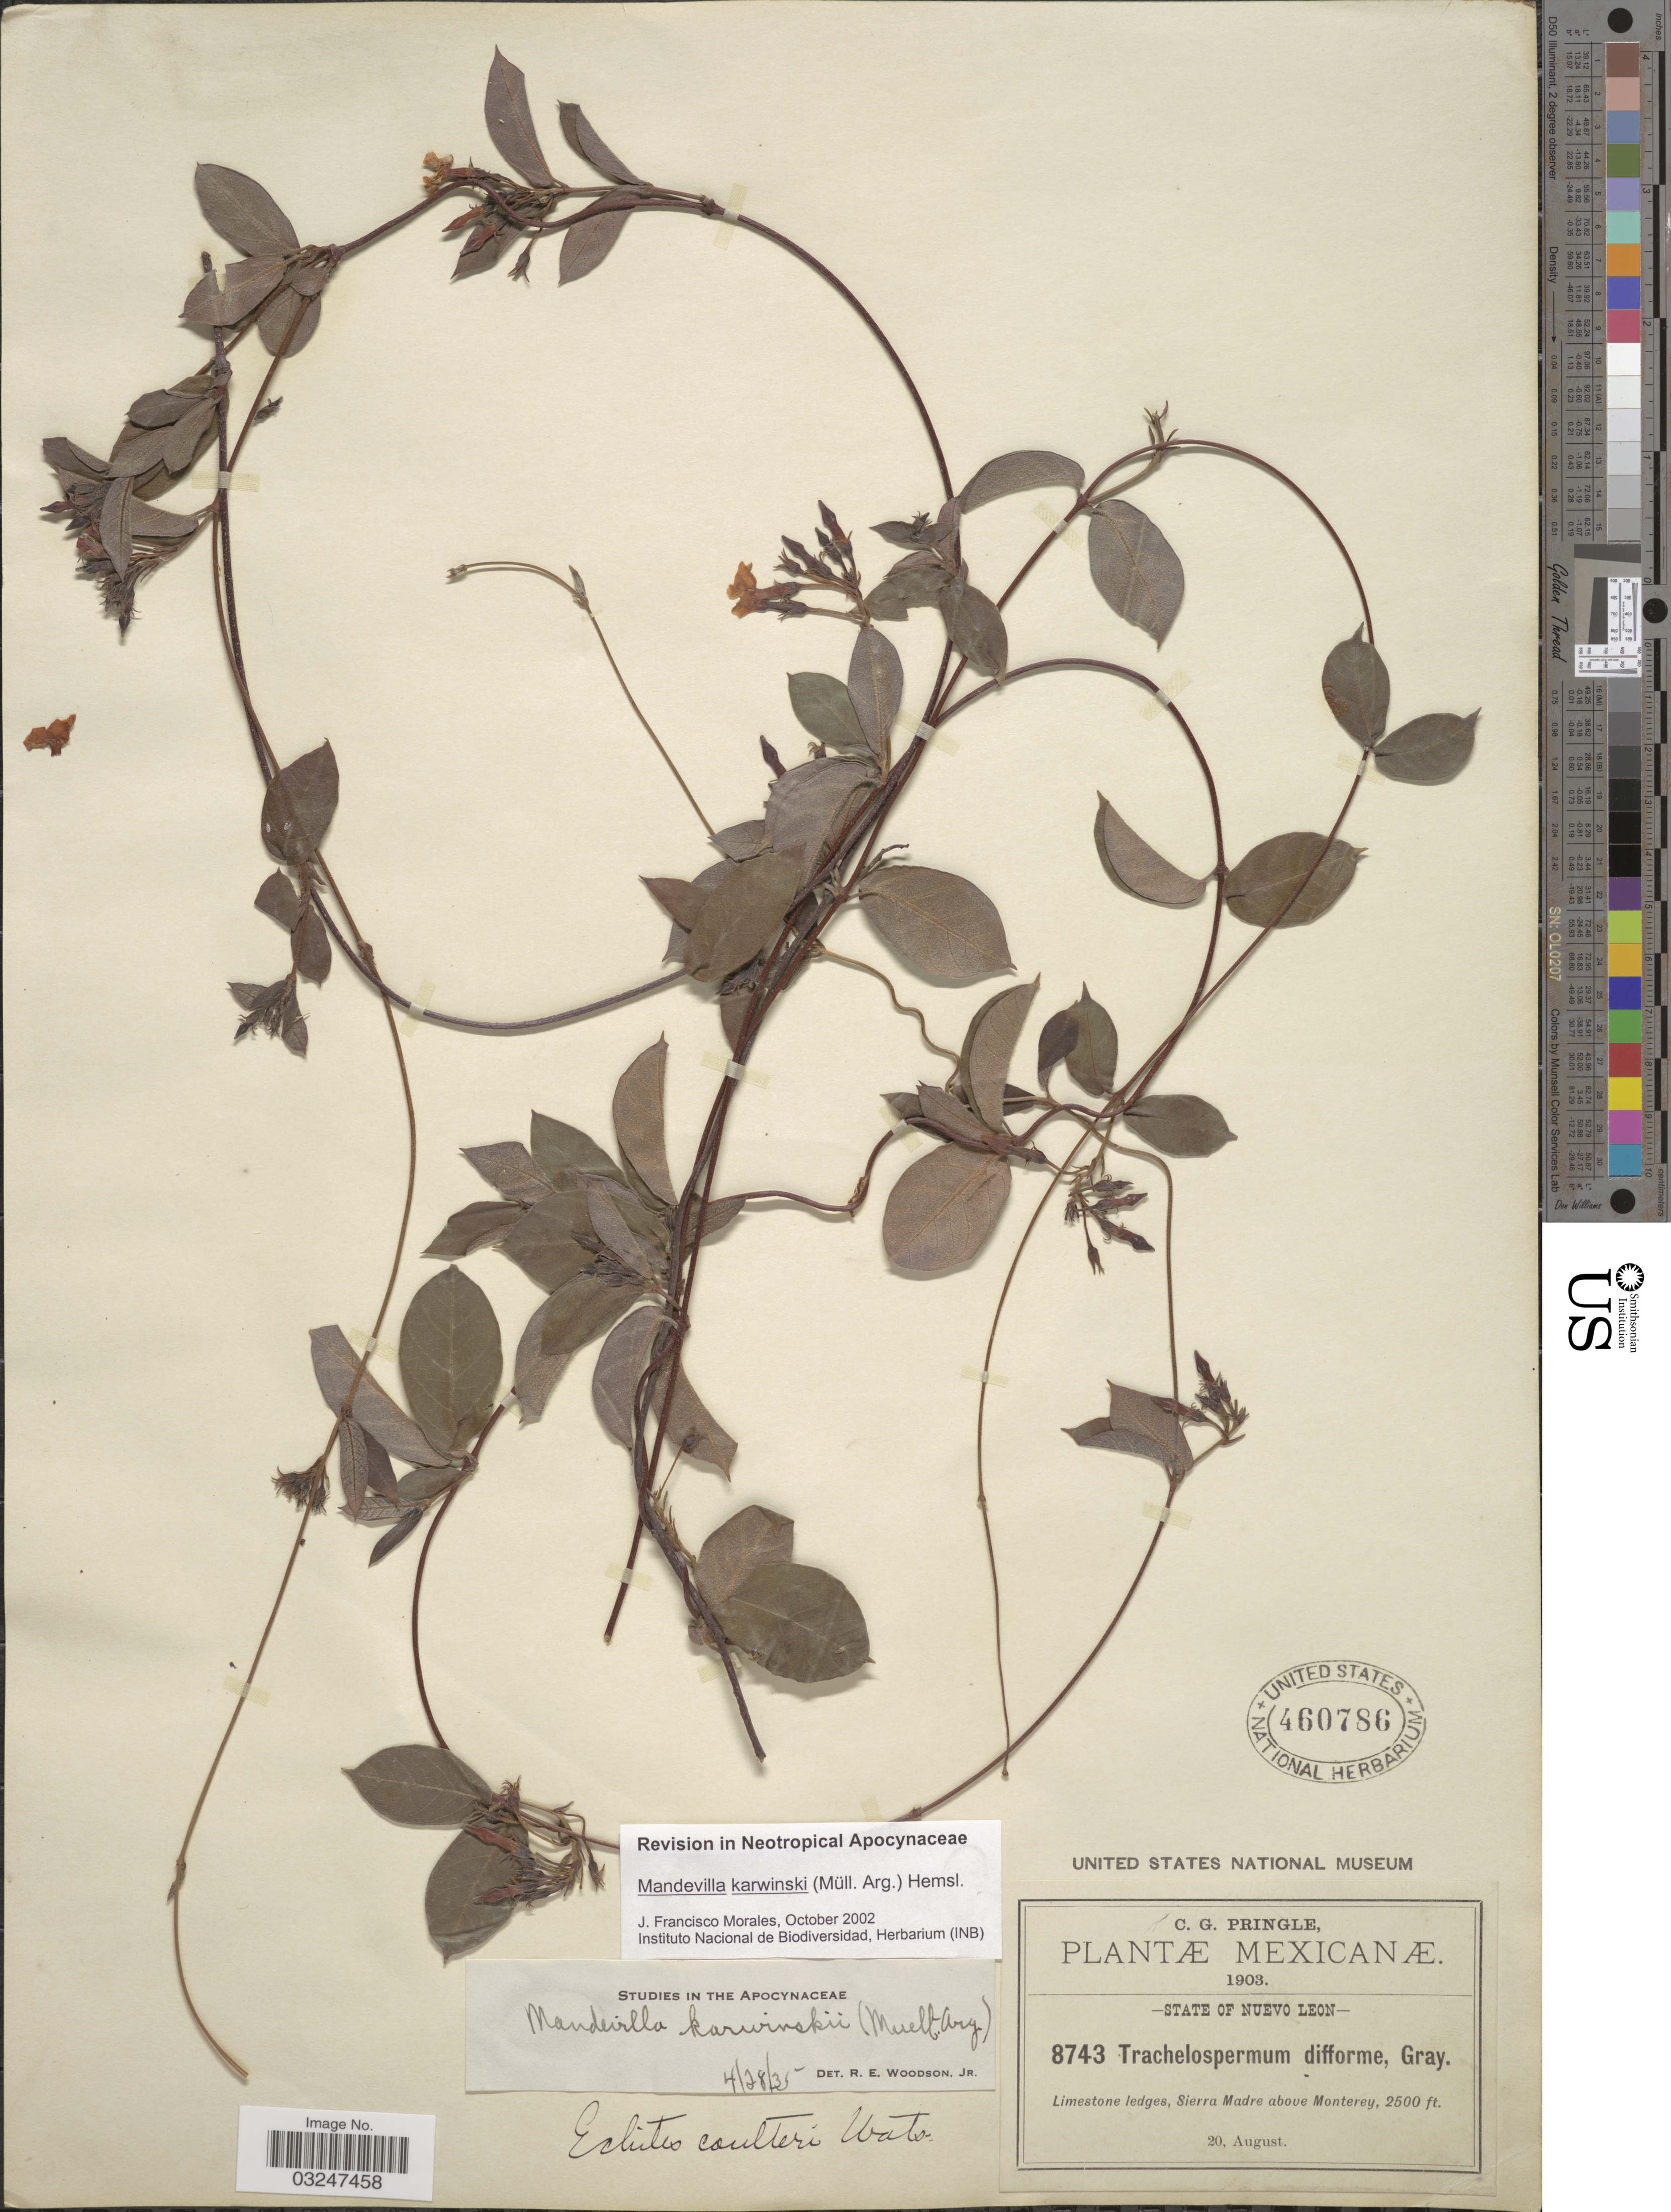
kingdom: Plantae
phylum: Tracheophyta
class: Magnoliopsida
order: Gentianales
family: Apocynaceae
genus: Mandevilla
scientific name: Mandevilla karwinski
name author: (Müll. Arg.) Hemsl.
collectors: C. G. Pringle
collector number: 8743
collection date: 1903-08-20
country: Mexico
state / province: Nuevo León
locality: Limestone ledges, Sierra Madre above Monterey.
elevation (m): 762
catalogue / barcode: US 460786